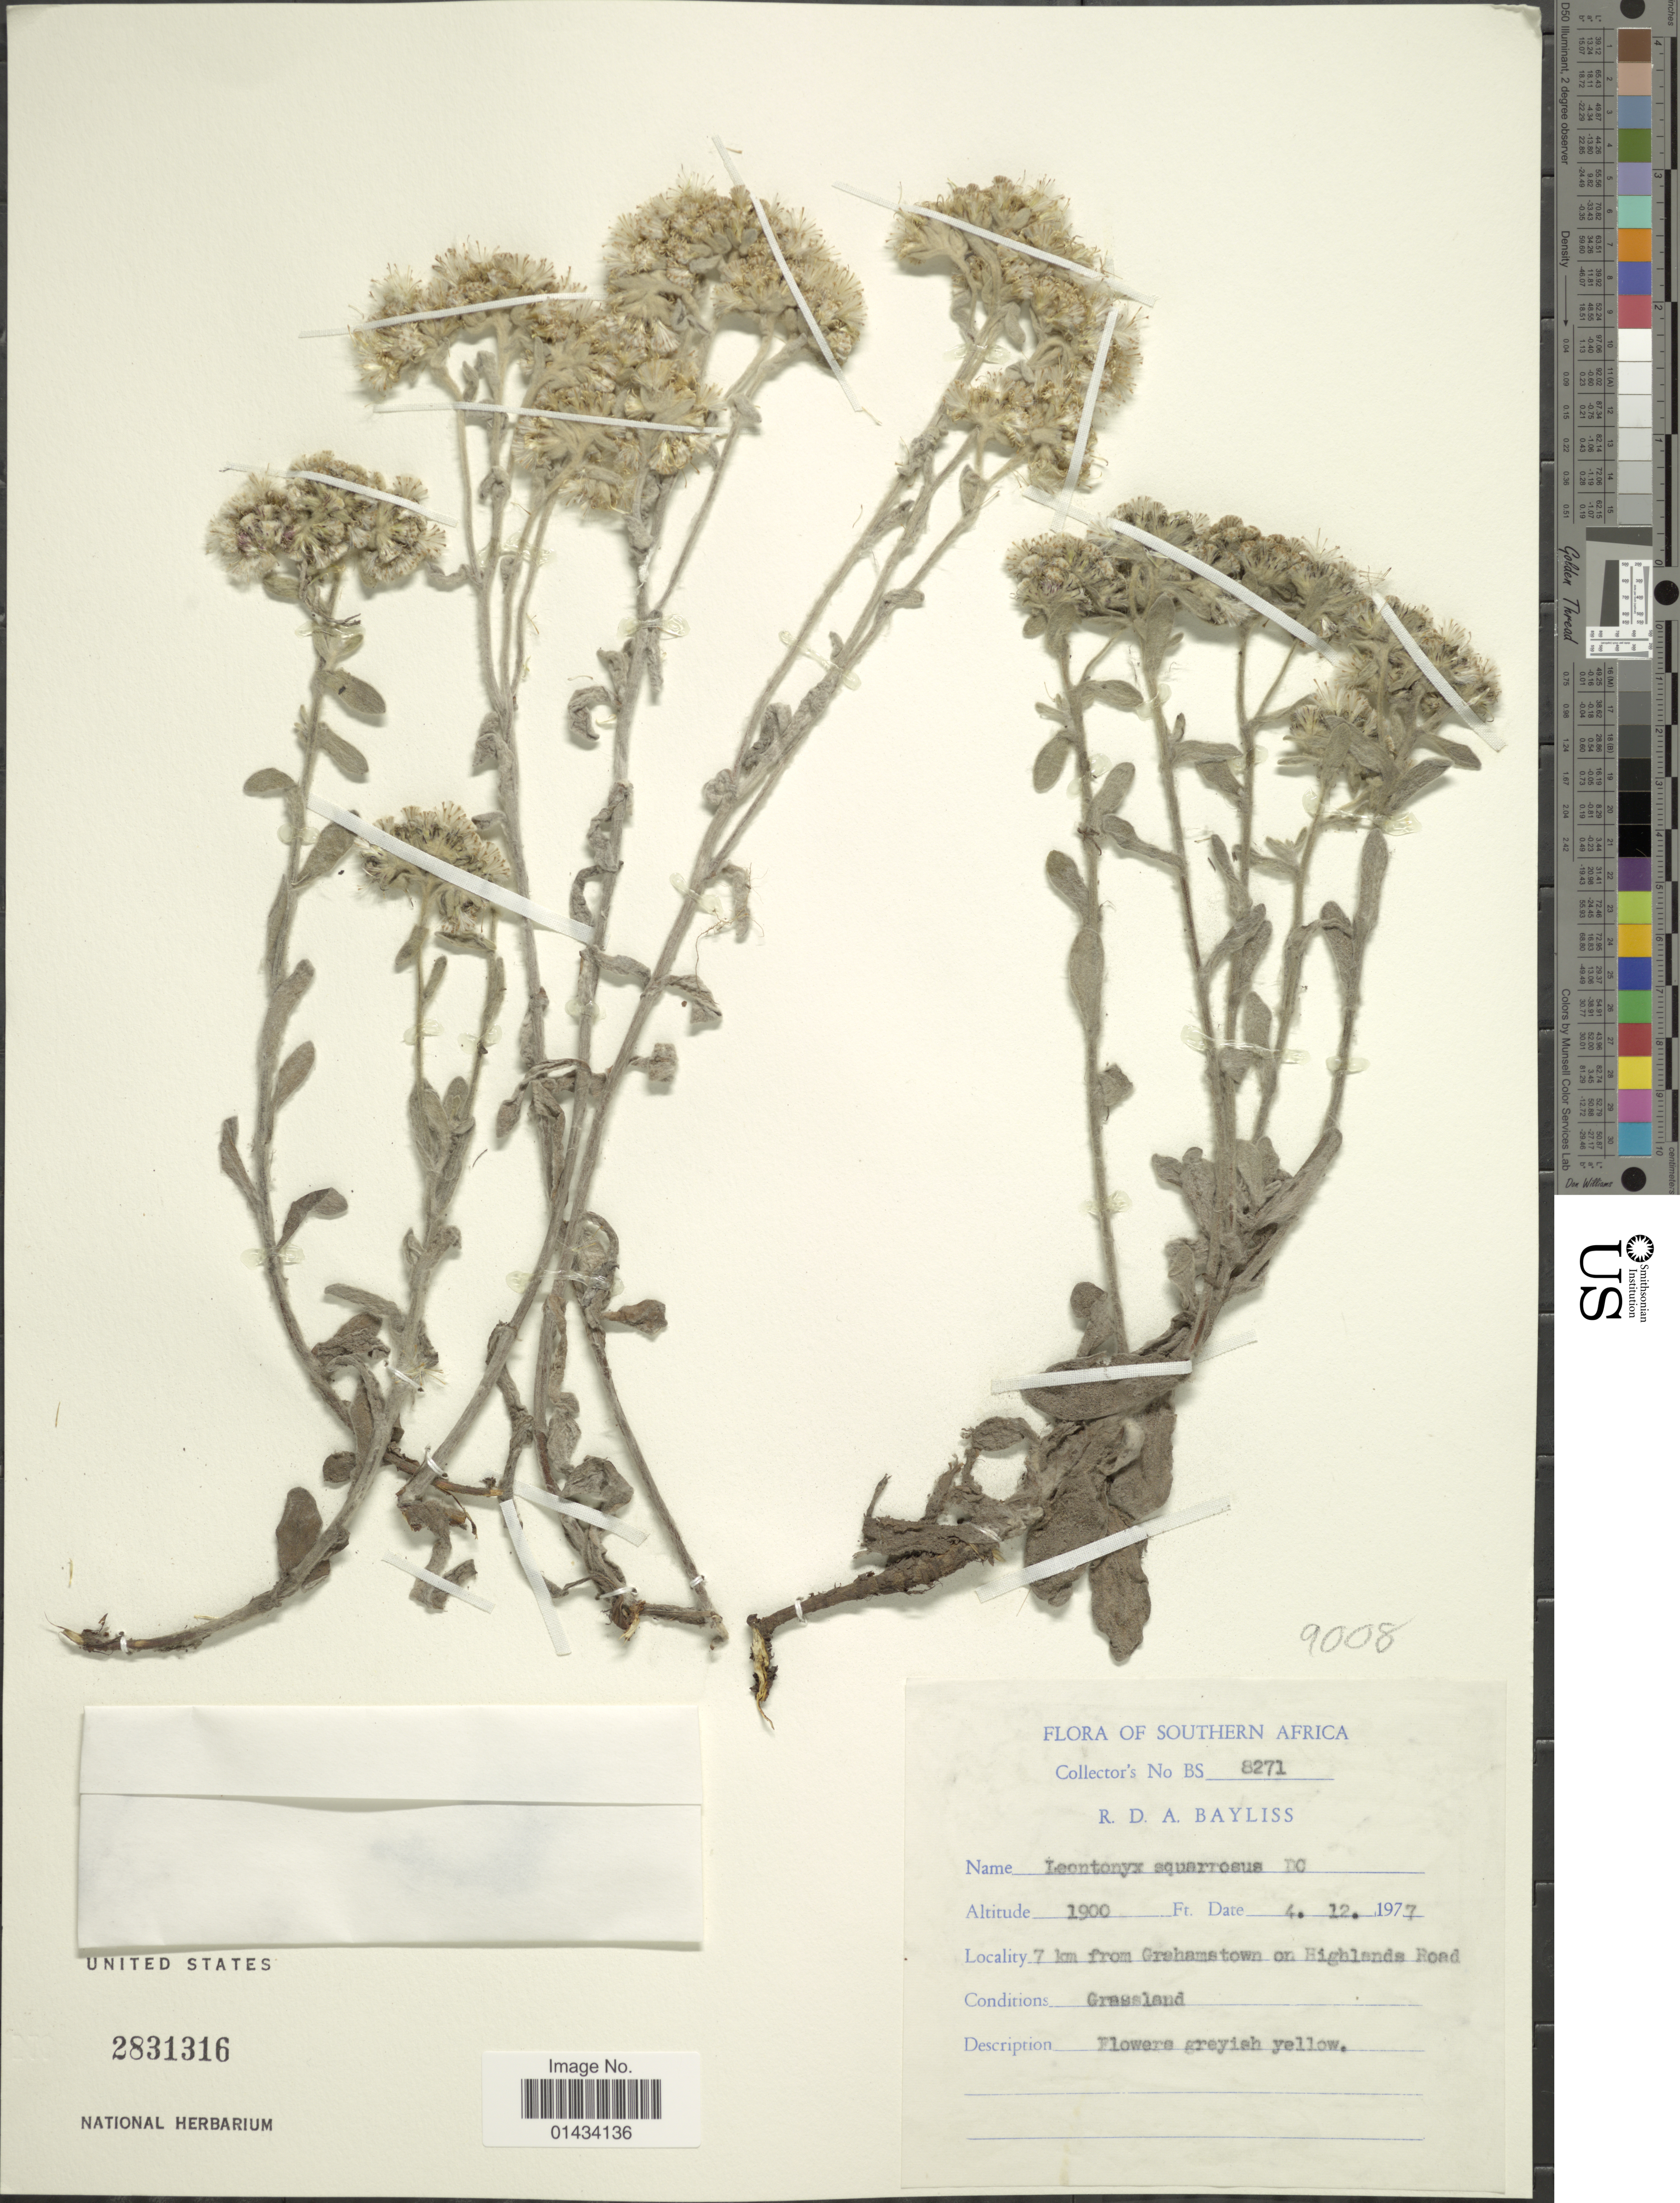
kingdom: Plantae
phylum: Tracheophyta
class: Magnoliopsida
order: Asterales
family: Asteraceae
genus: Leontonyx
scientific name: Leontonyx squarrosus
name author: DC. ex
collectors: R. Bayliss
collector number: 8271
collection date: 1977-12-04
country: South Africa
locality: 7 km from Grahamstown on Highlands Road, Grassland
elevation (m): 579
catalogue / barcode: US 2831316